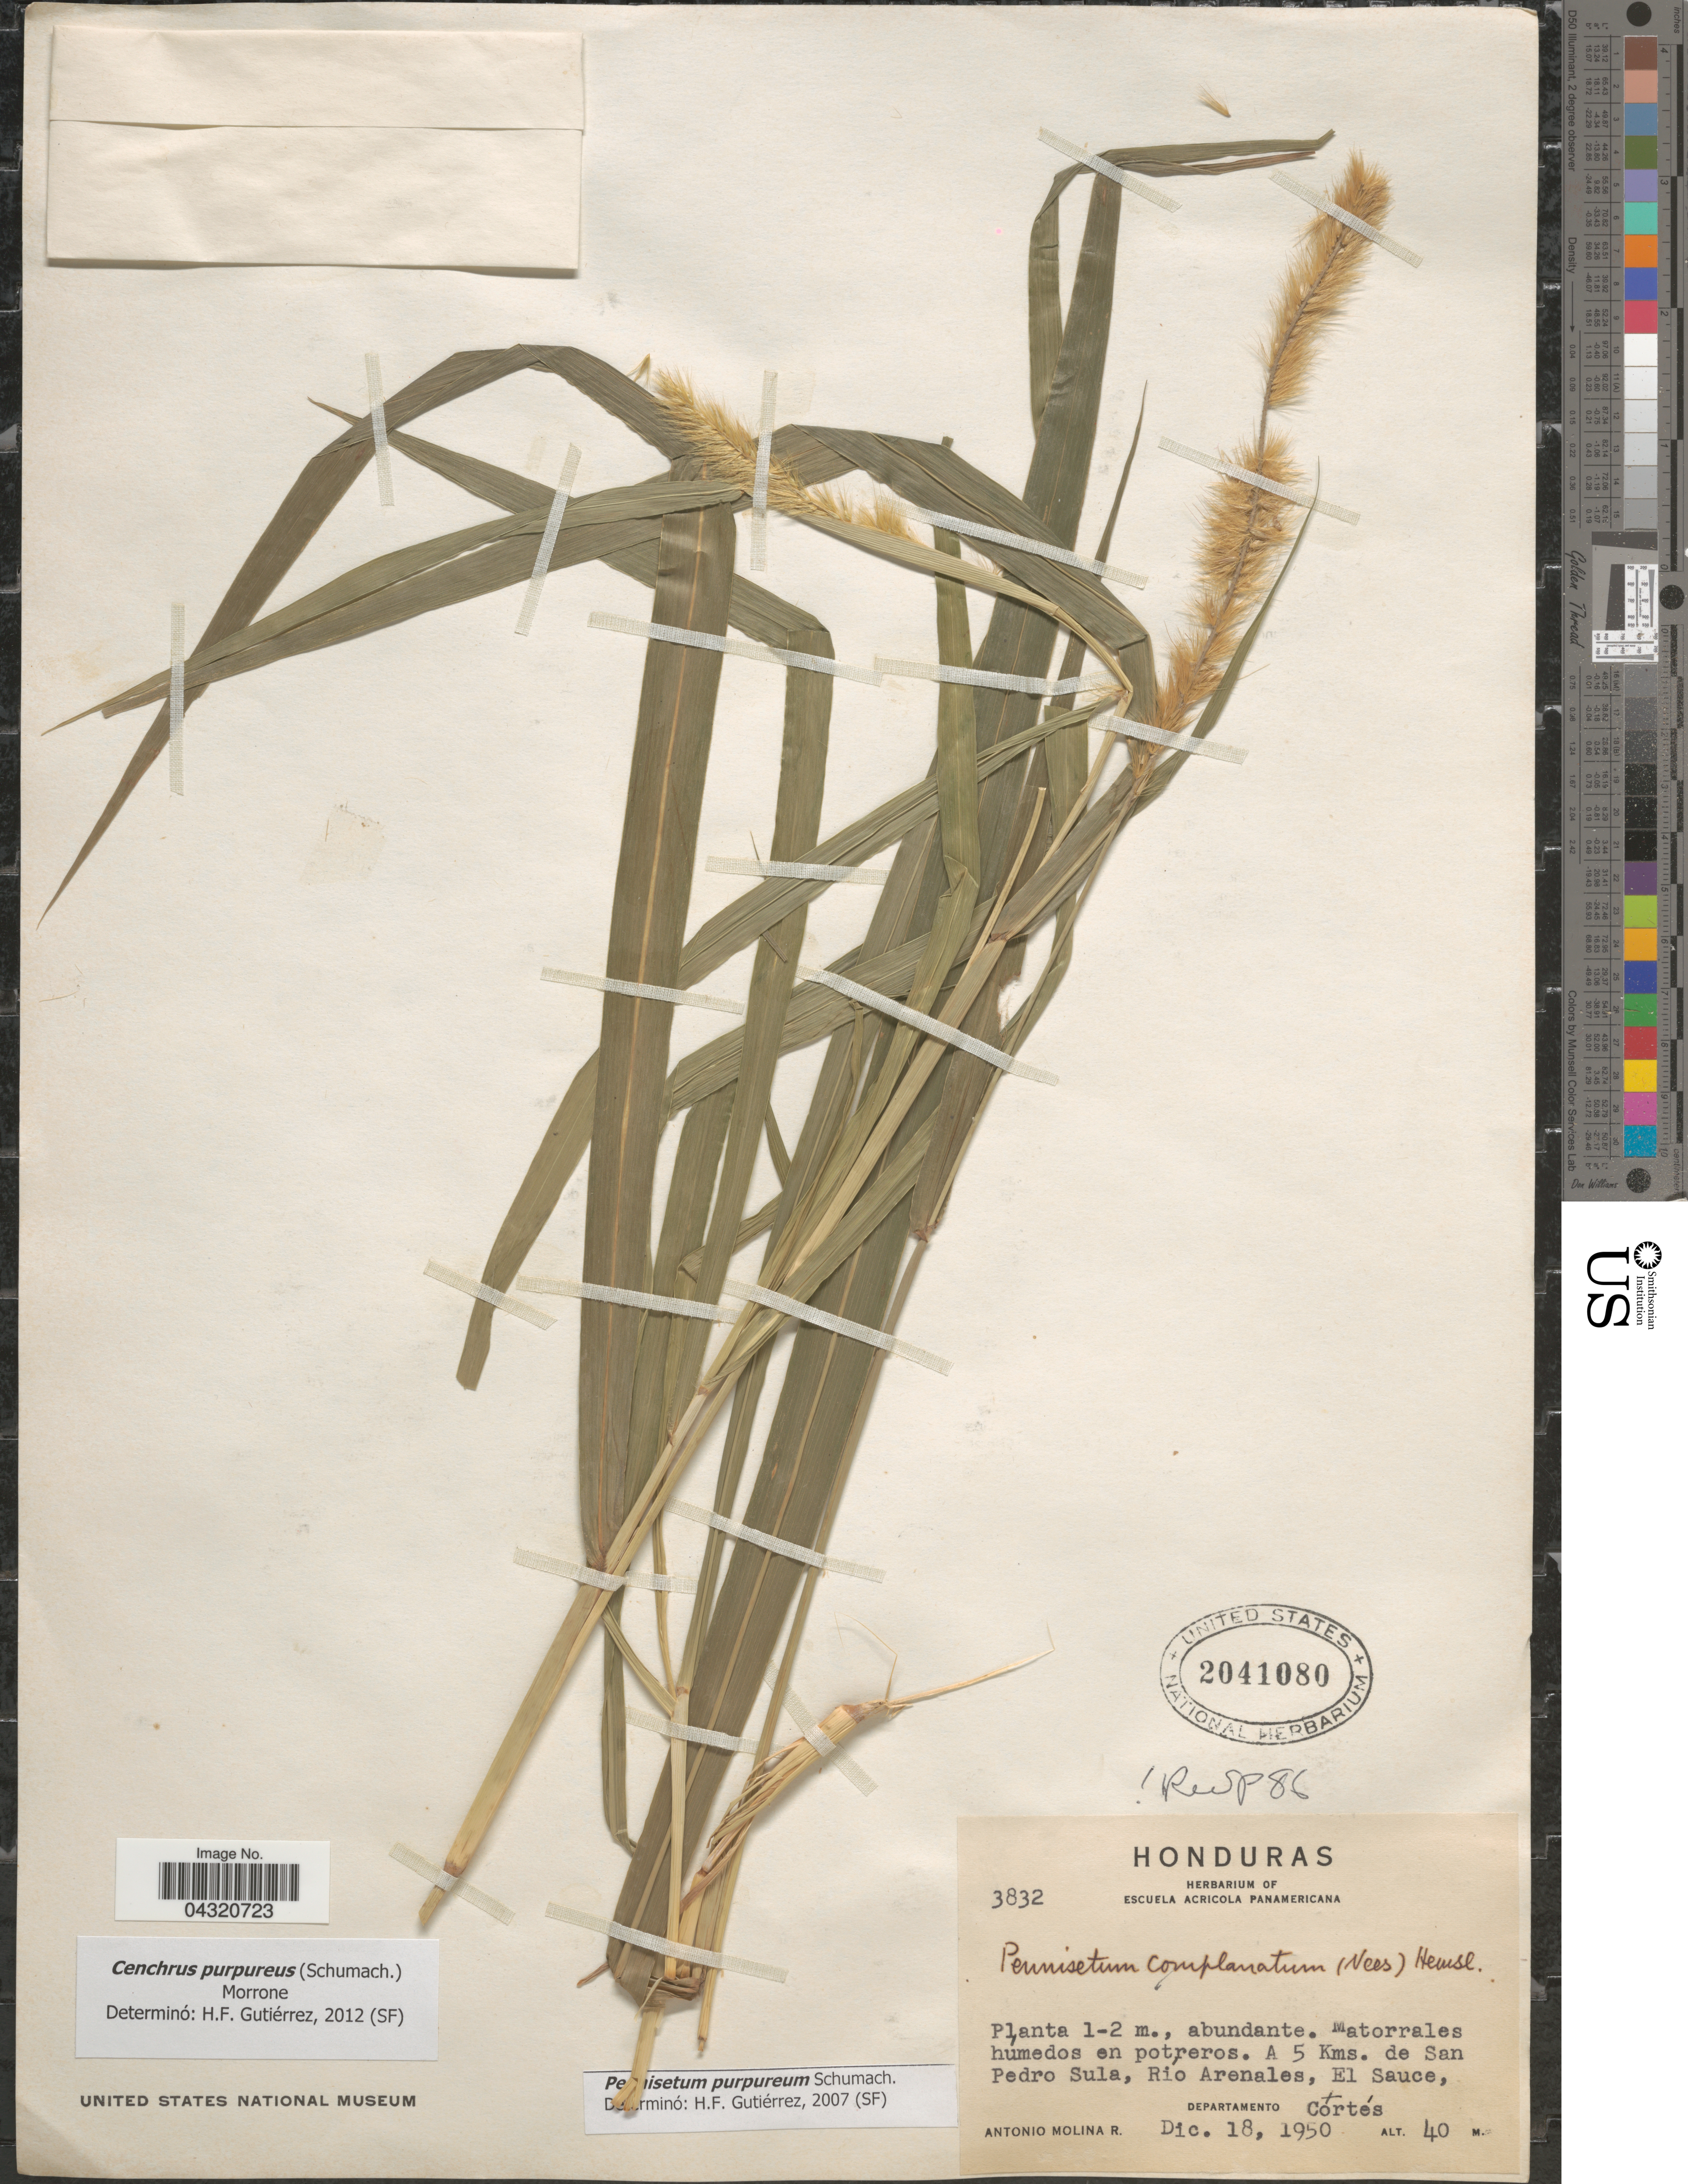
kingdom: Plantae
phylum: Tracheophyta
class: Liliopsida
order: Poales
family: Poaceae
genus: Cenchrus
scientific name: Cenchrus purpureus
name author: (Schumach.) Morrone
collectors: A. Molina R.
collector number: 3832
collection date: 1950-12-18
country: Honduras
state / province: Cortes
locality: A 5 Kms. de San Pedro Sula, Rio Arenales, El Sauce, Departamento Cortés.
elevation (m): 40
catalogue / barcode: US 2041080